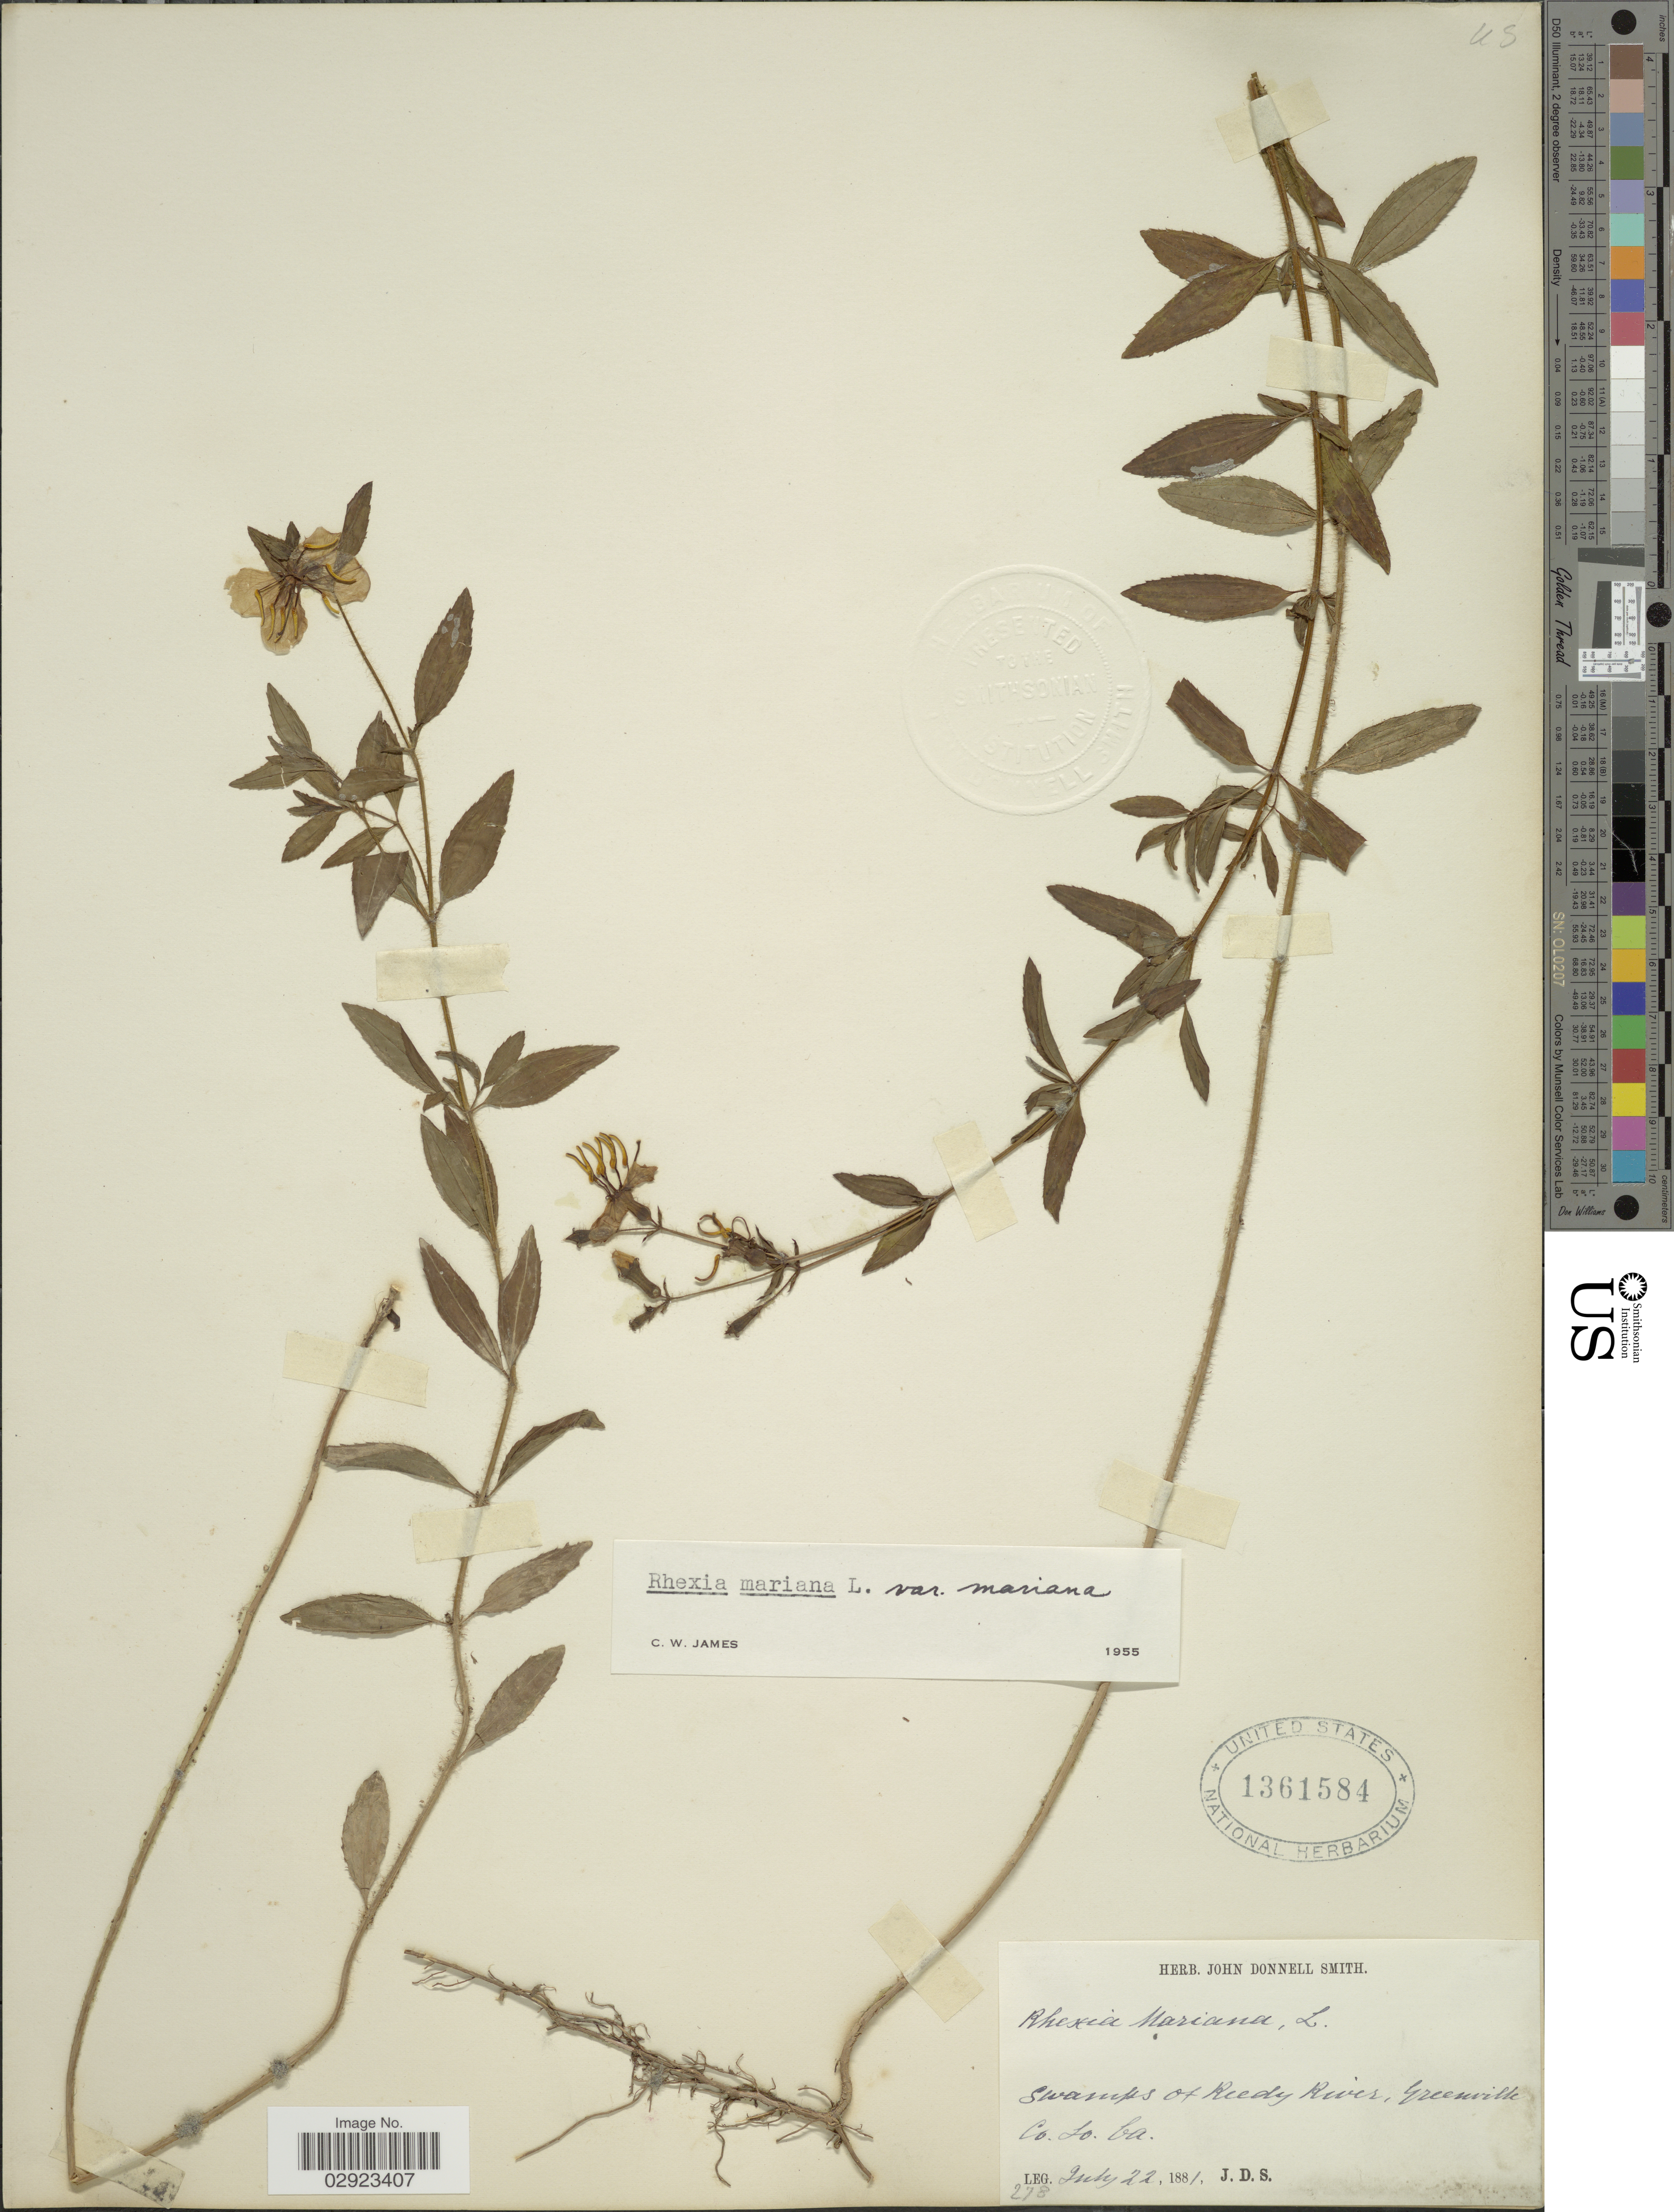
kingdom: Plantae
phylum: Tracheophyta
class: Magnoliopsida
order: Myrtales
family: Melastomataceae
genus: Rhexia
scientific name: Rhexia mariana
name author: L.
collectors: J. Donnell Smith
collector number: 278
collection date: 1881-07-22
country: United States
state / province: South Carolina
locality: Swamps of Reedy River, Greenville Co.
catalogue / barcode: US 1361584